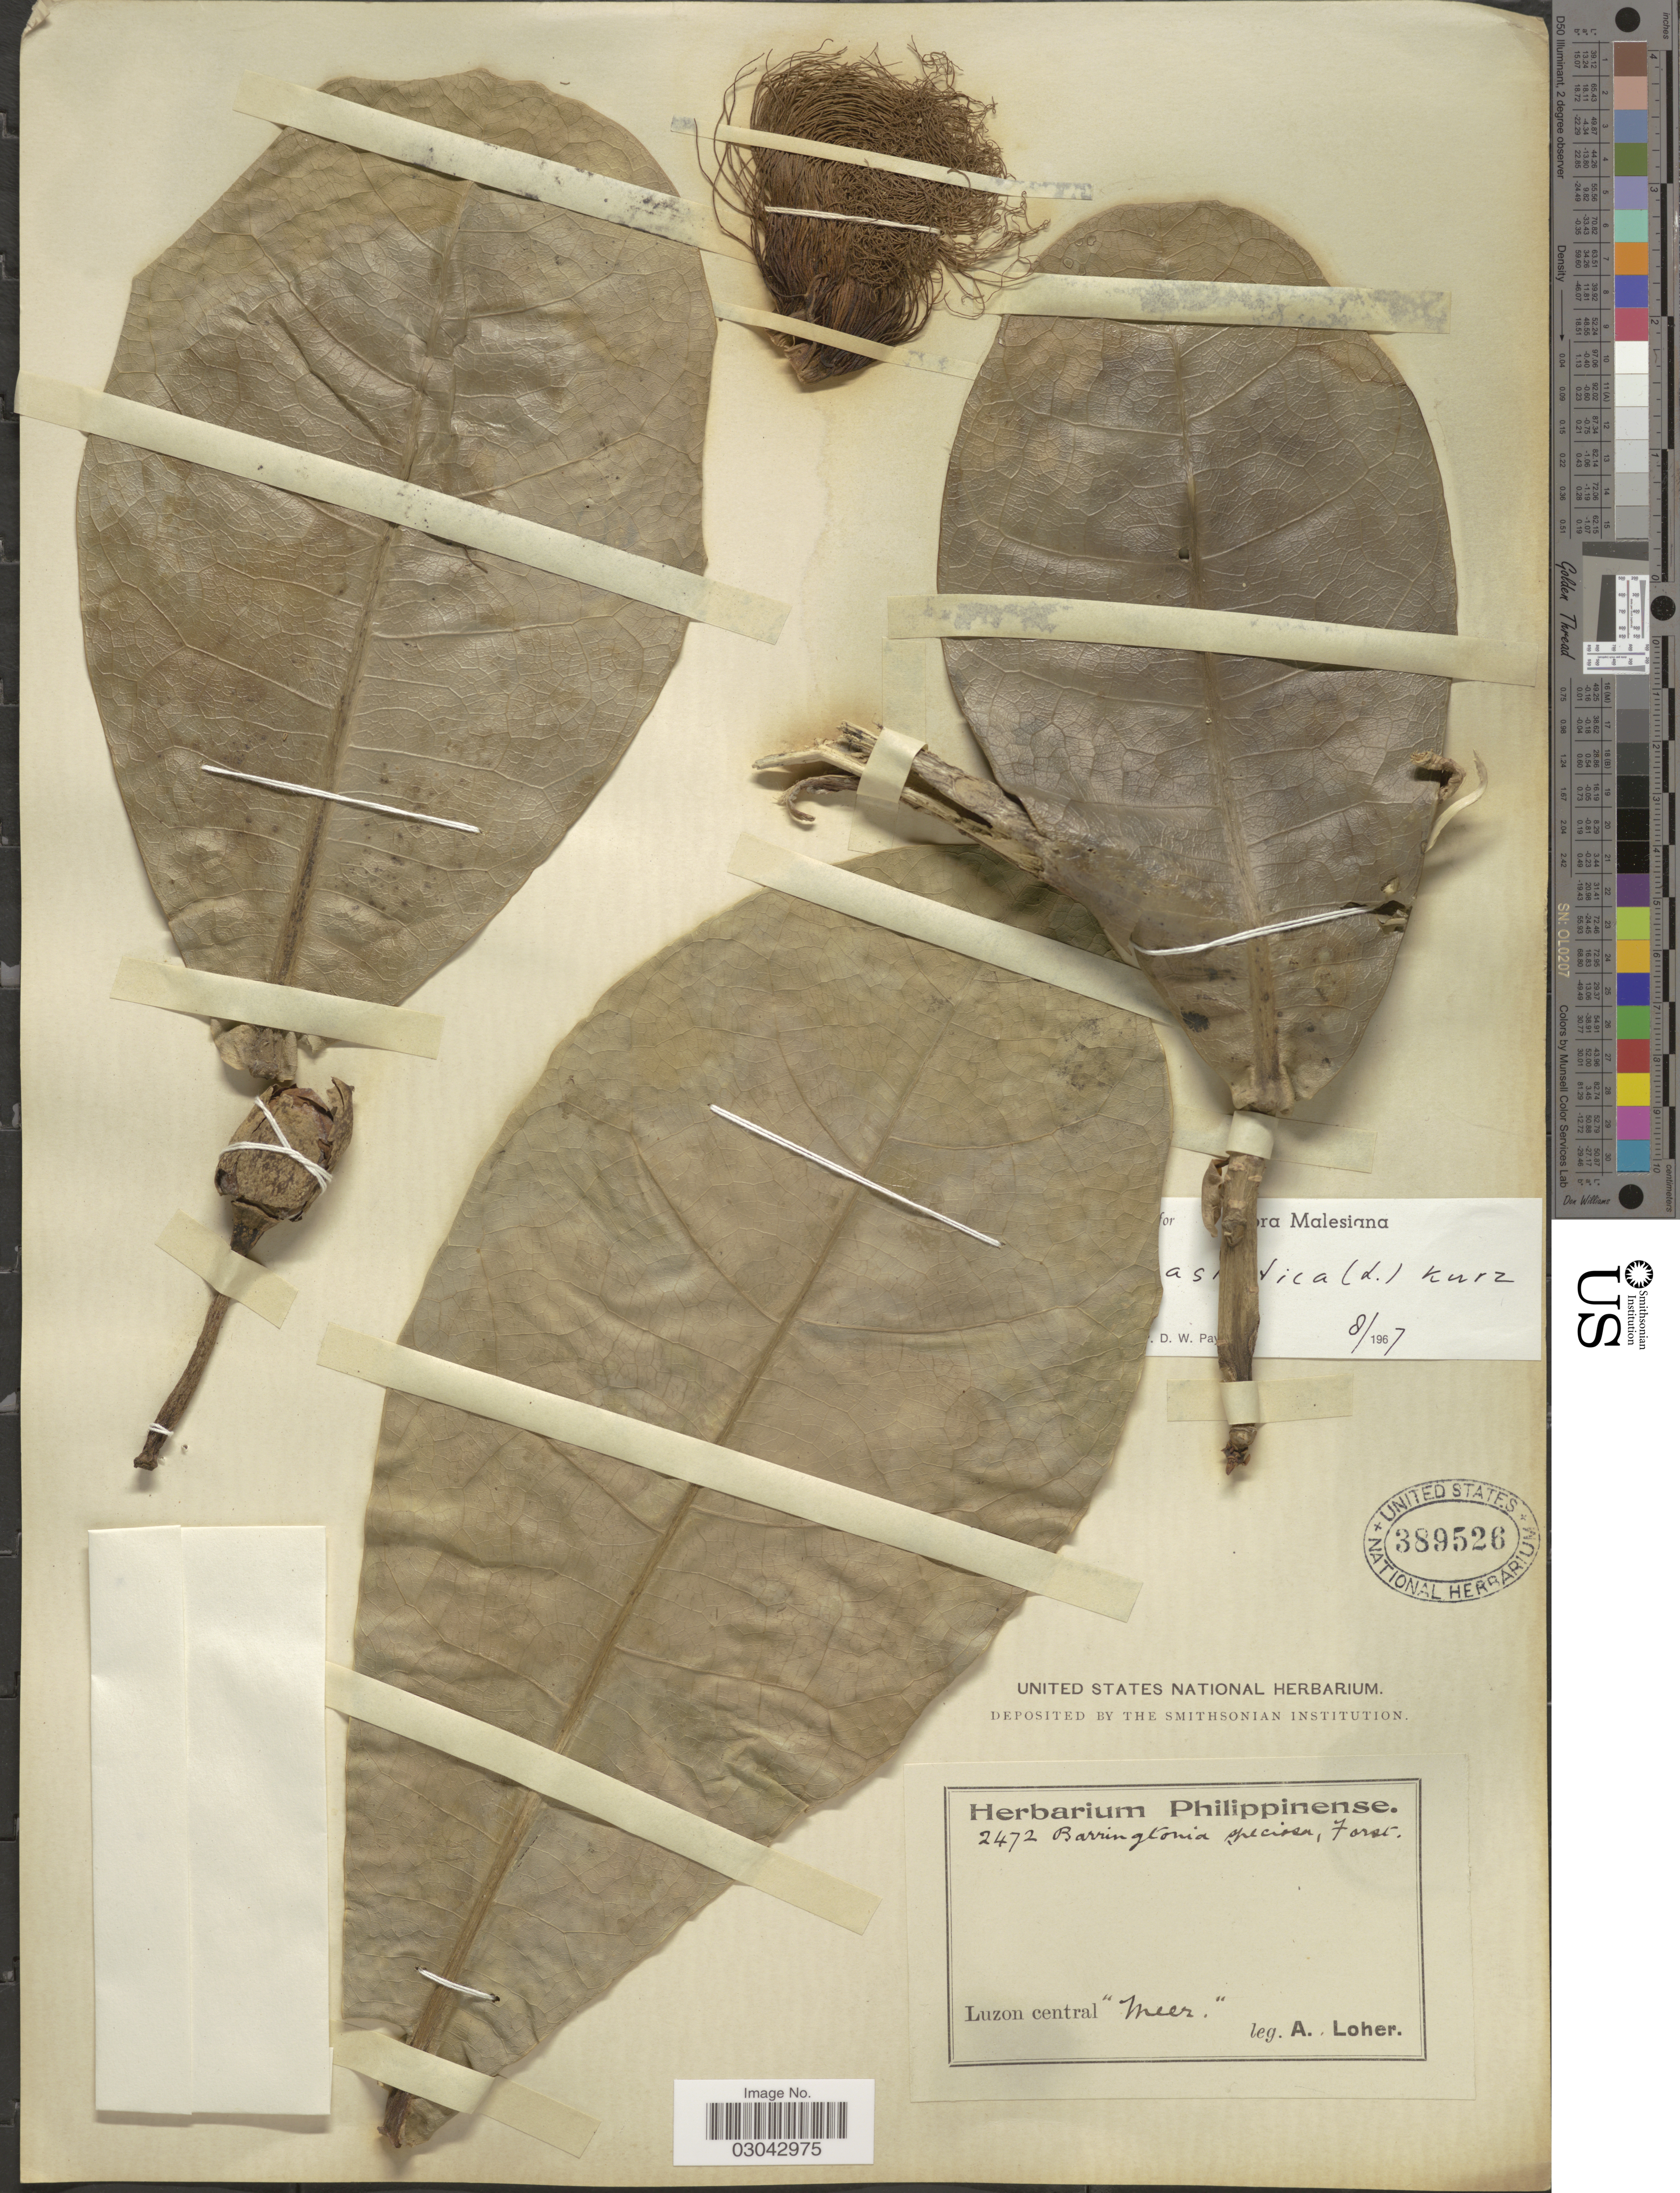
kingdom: Plantae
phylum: Tracheophyta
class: Magnoliopsida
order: Ericales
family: Lecythidaceae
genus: Barringtonia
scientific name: Barringtonia asiatica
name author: (L.) Kurz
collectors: A. Loher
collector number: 2472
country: Philippines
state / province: Central Luzon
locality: Luzon central "Meer".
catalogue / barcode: US 389526